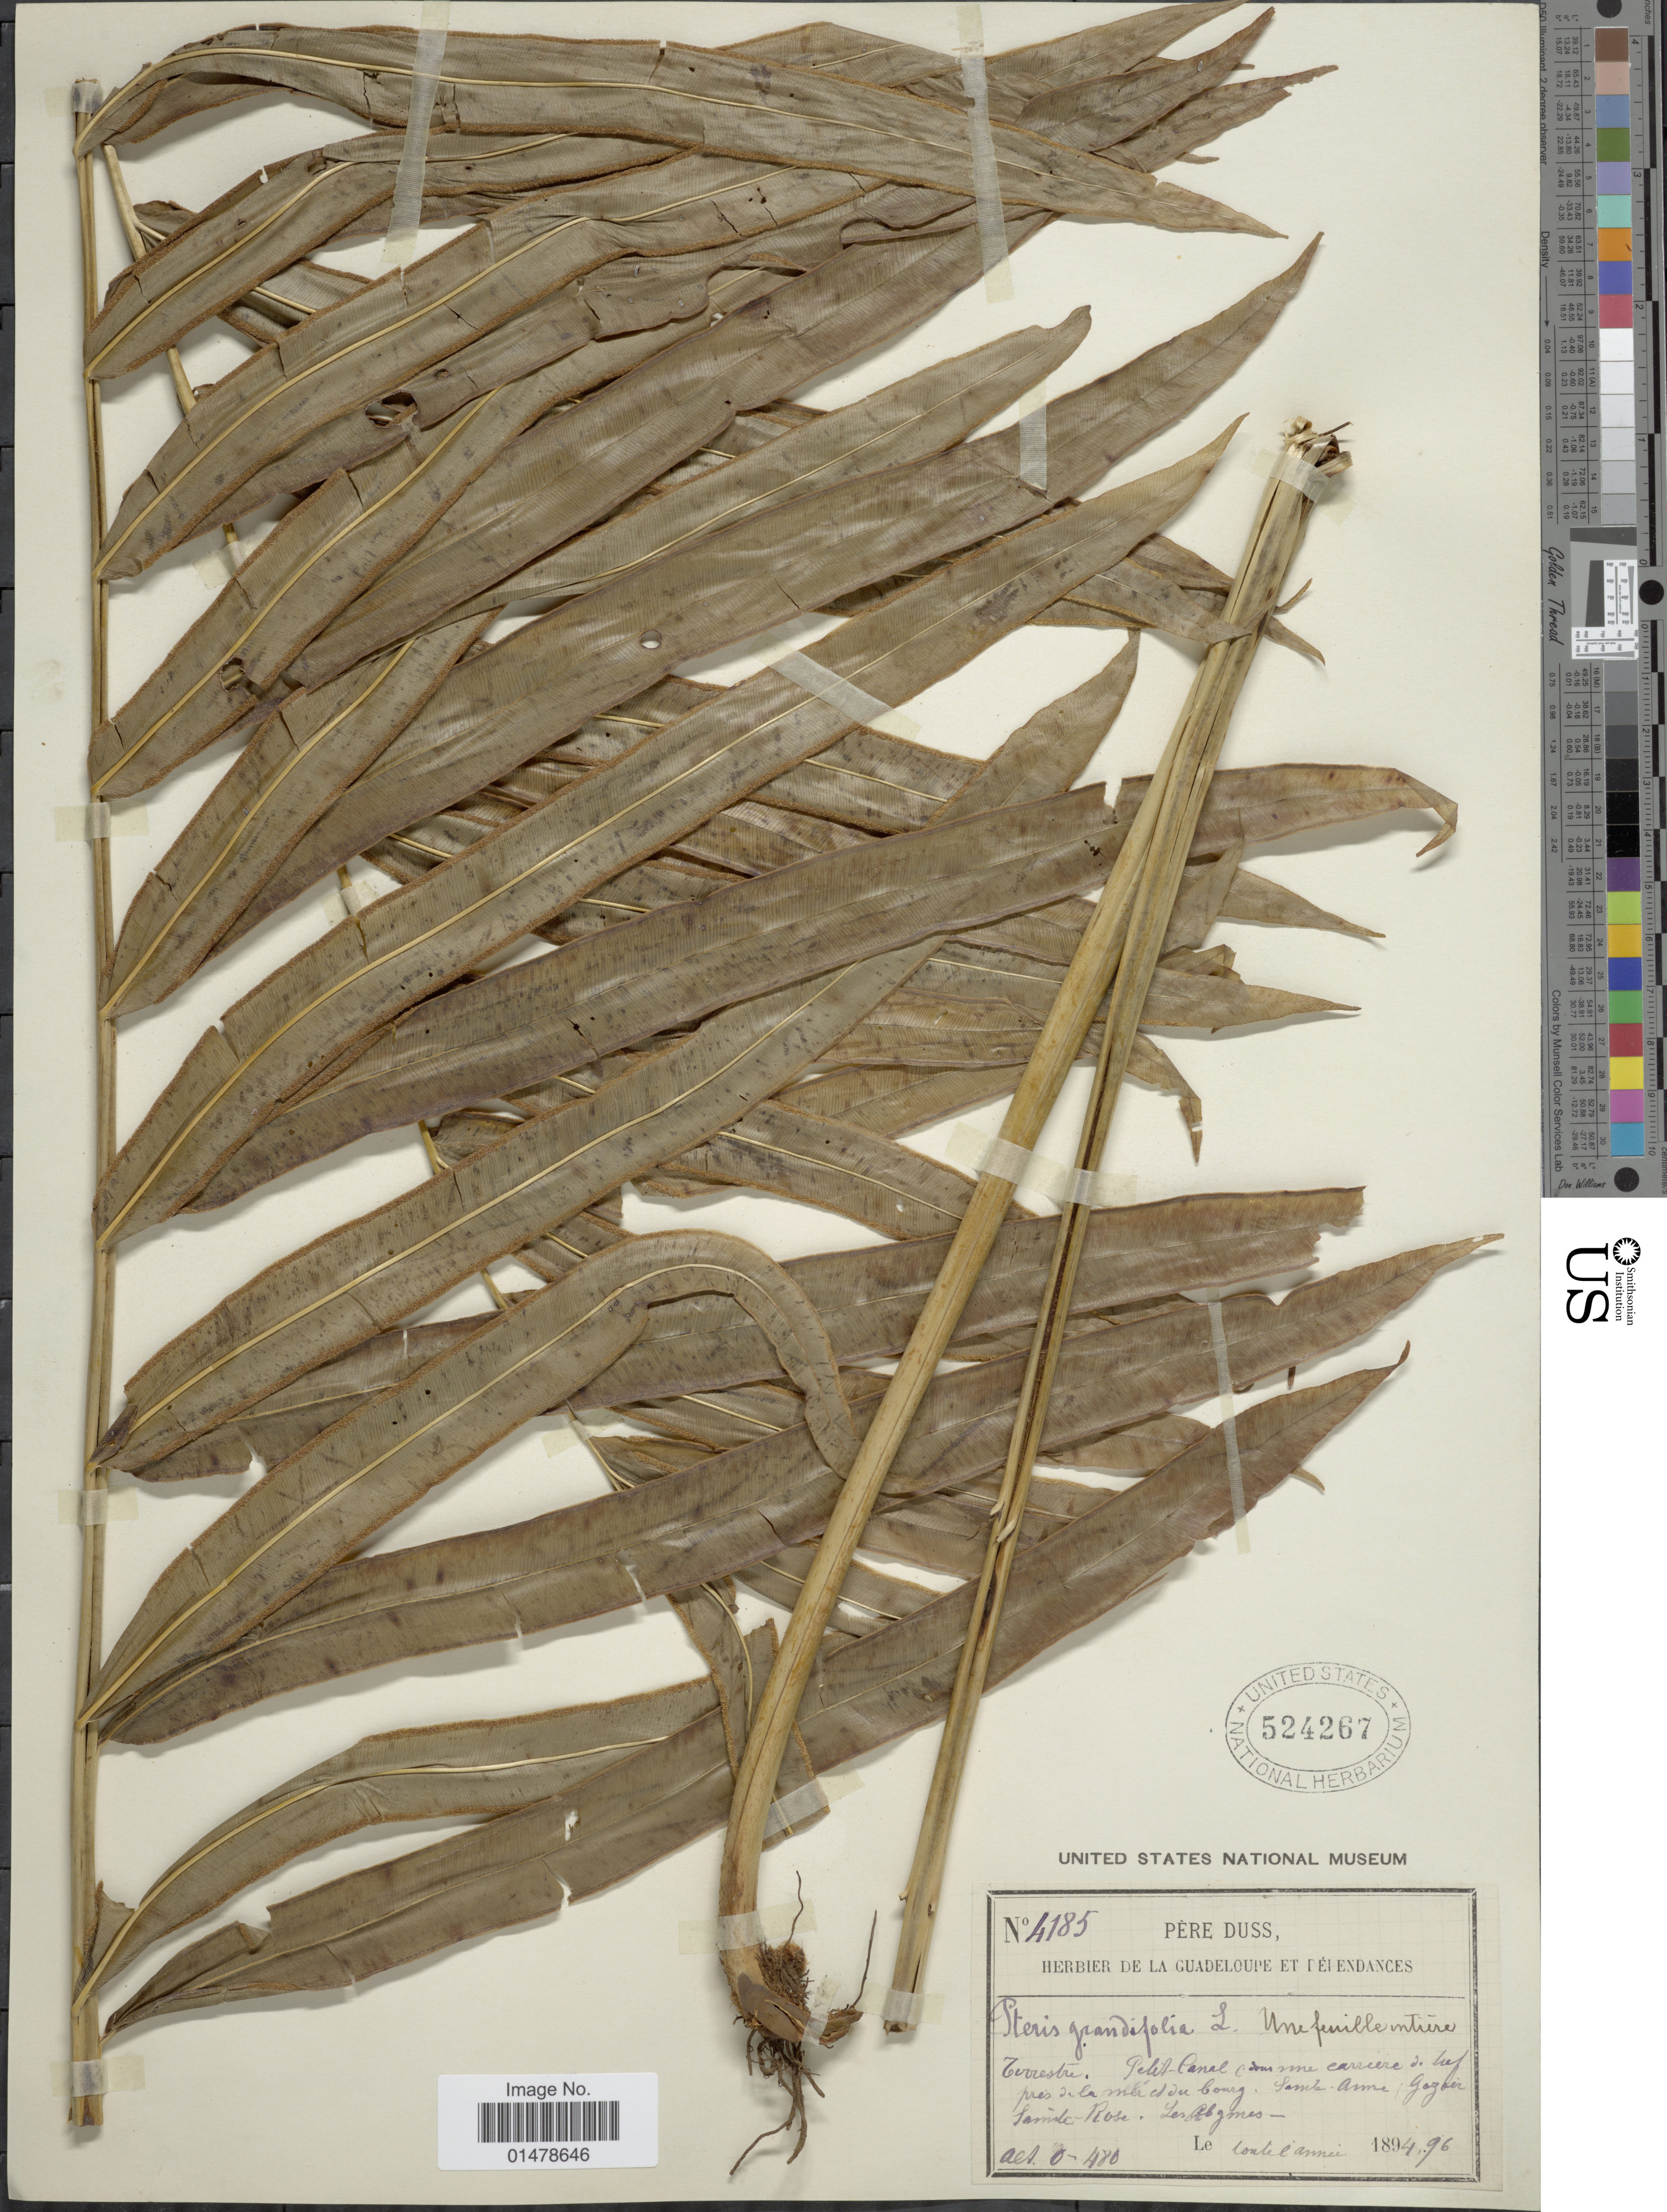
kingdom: Plantae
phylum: Tracheophyta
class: Polypodiopsida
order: Polypodiales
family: Pteridaceae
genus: Pteris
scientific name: Pteris grandifolia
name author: L.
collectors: Père Duss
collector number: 4185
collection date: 1894/1896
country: Guadeloupe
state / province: Pointe-à-pitre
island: Grande-Terre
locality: Petit-Canal dans une carrière de tuf pres de la mer et du bourg, Sainte Anne; Gozier Sainte-Rose. Les Abymes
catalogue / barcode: US 524267